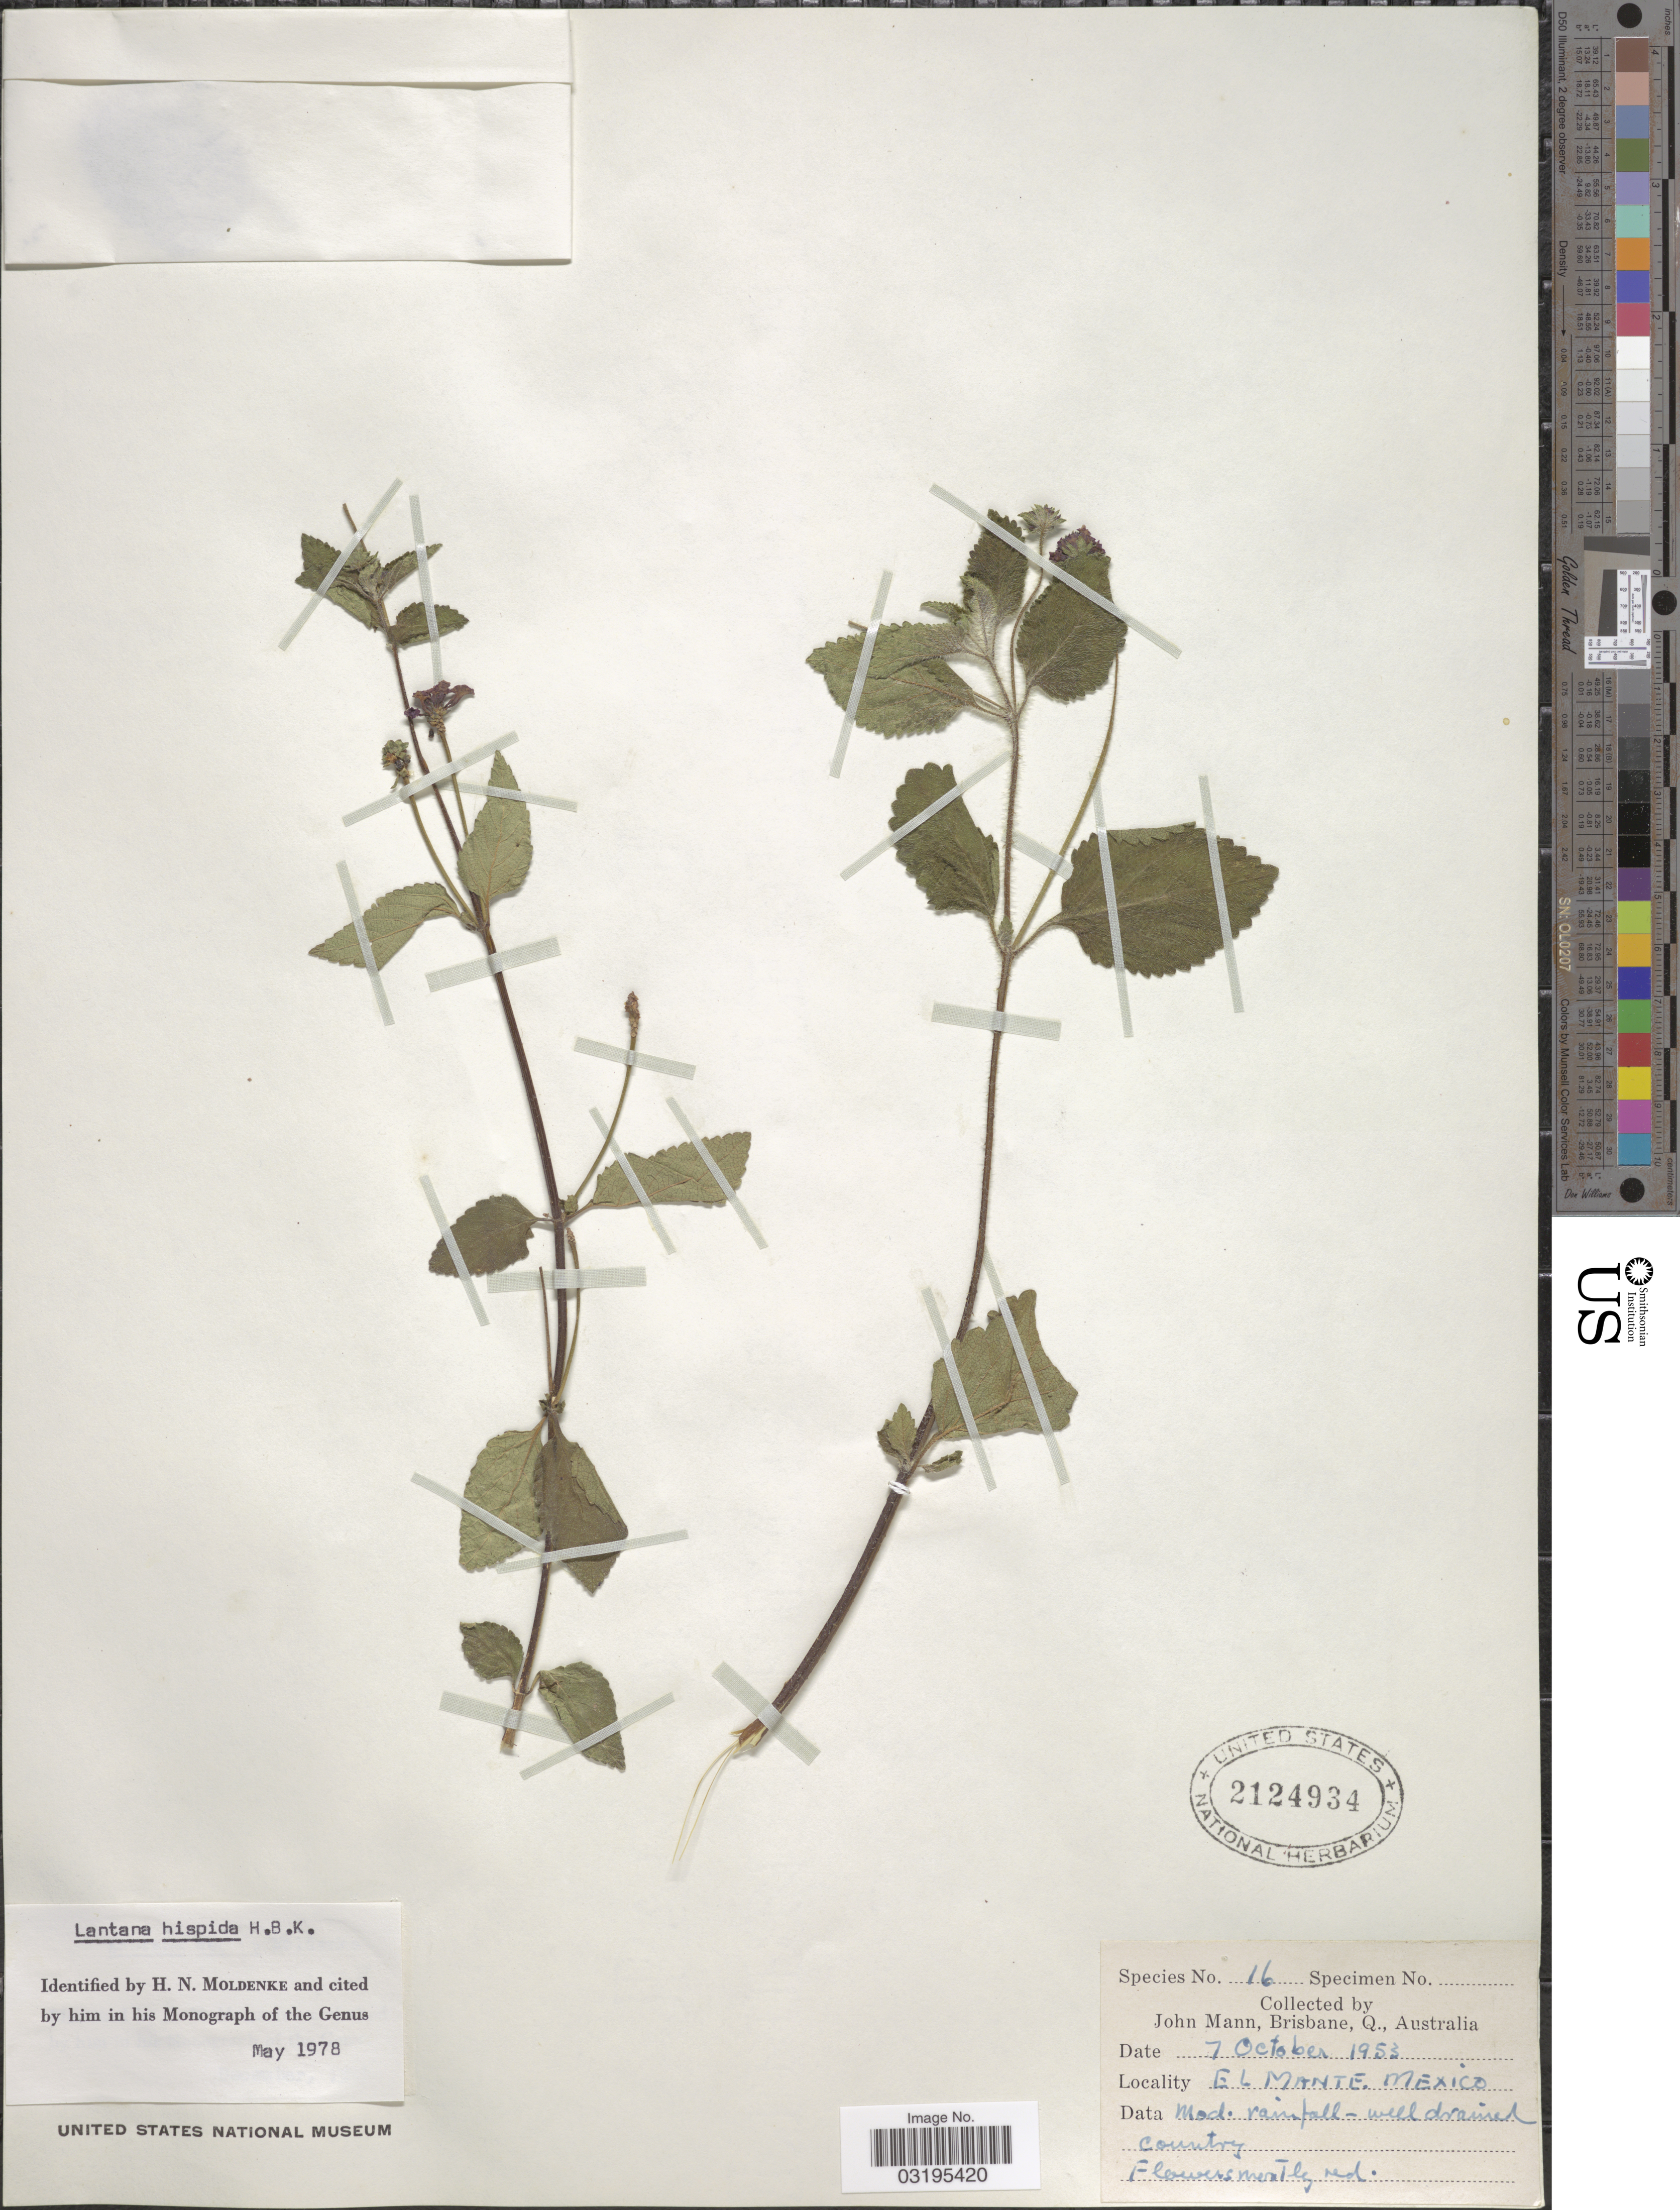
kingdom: Plantae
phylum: Tracheophyta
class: Magnoliopsida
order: Lamiales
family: Verbenaceae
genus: Lantana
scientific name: Lantana hispida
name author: Kunth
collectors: J. Mann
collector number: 16?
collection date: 1953-10-07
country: Mexico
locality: El Mante.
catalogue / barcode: US 2124934